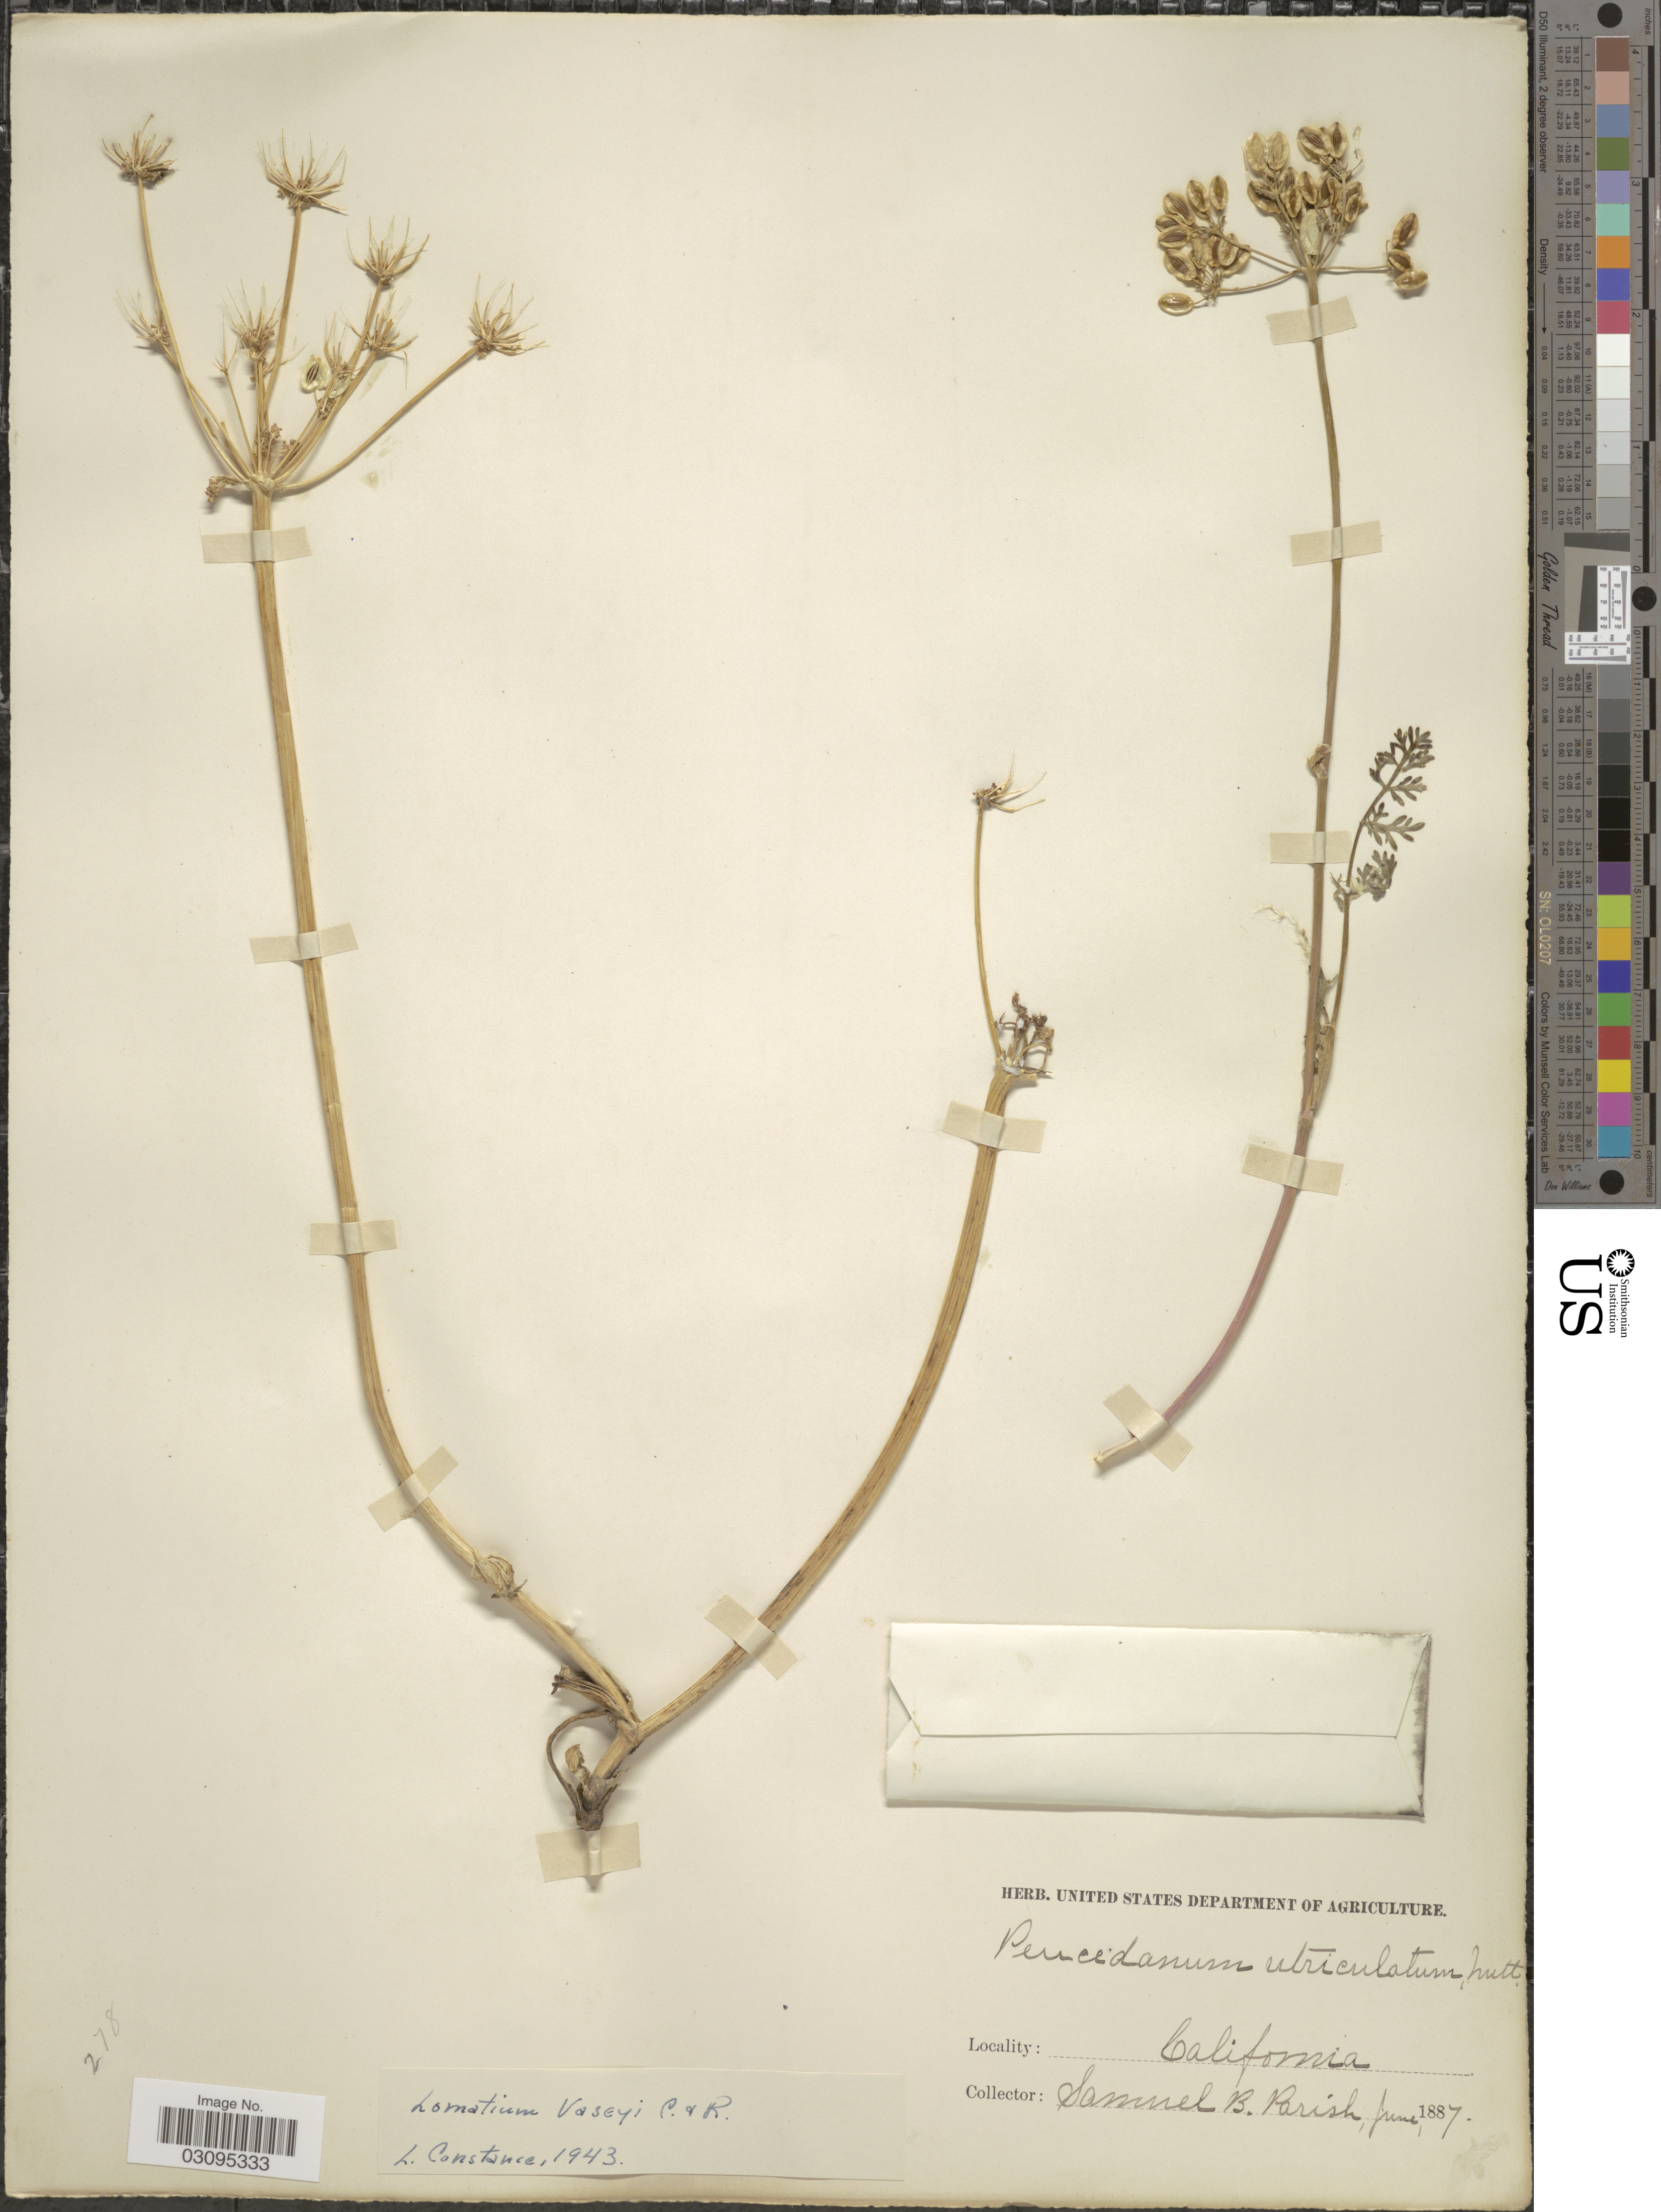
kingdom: Plantae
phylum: Tracheophyta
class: Magnoliopsida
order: Apiales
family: Apiaceae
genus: Lomatium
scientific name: Lomatium vaseyi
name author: (J.M. Coult. & Rose) J.M. Coult. & Rose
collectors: S. B. Parish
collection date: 1887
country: United States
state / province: California